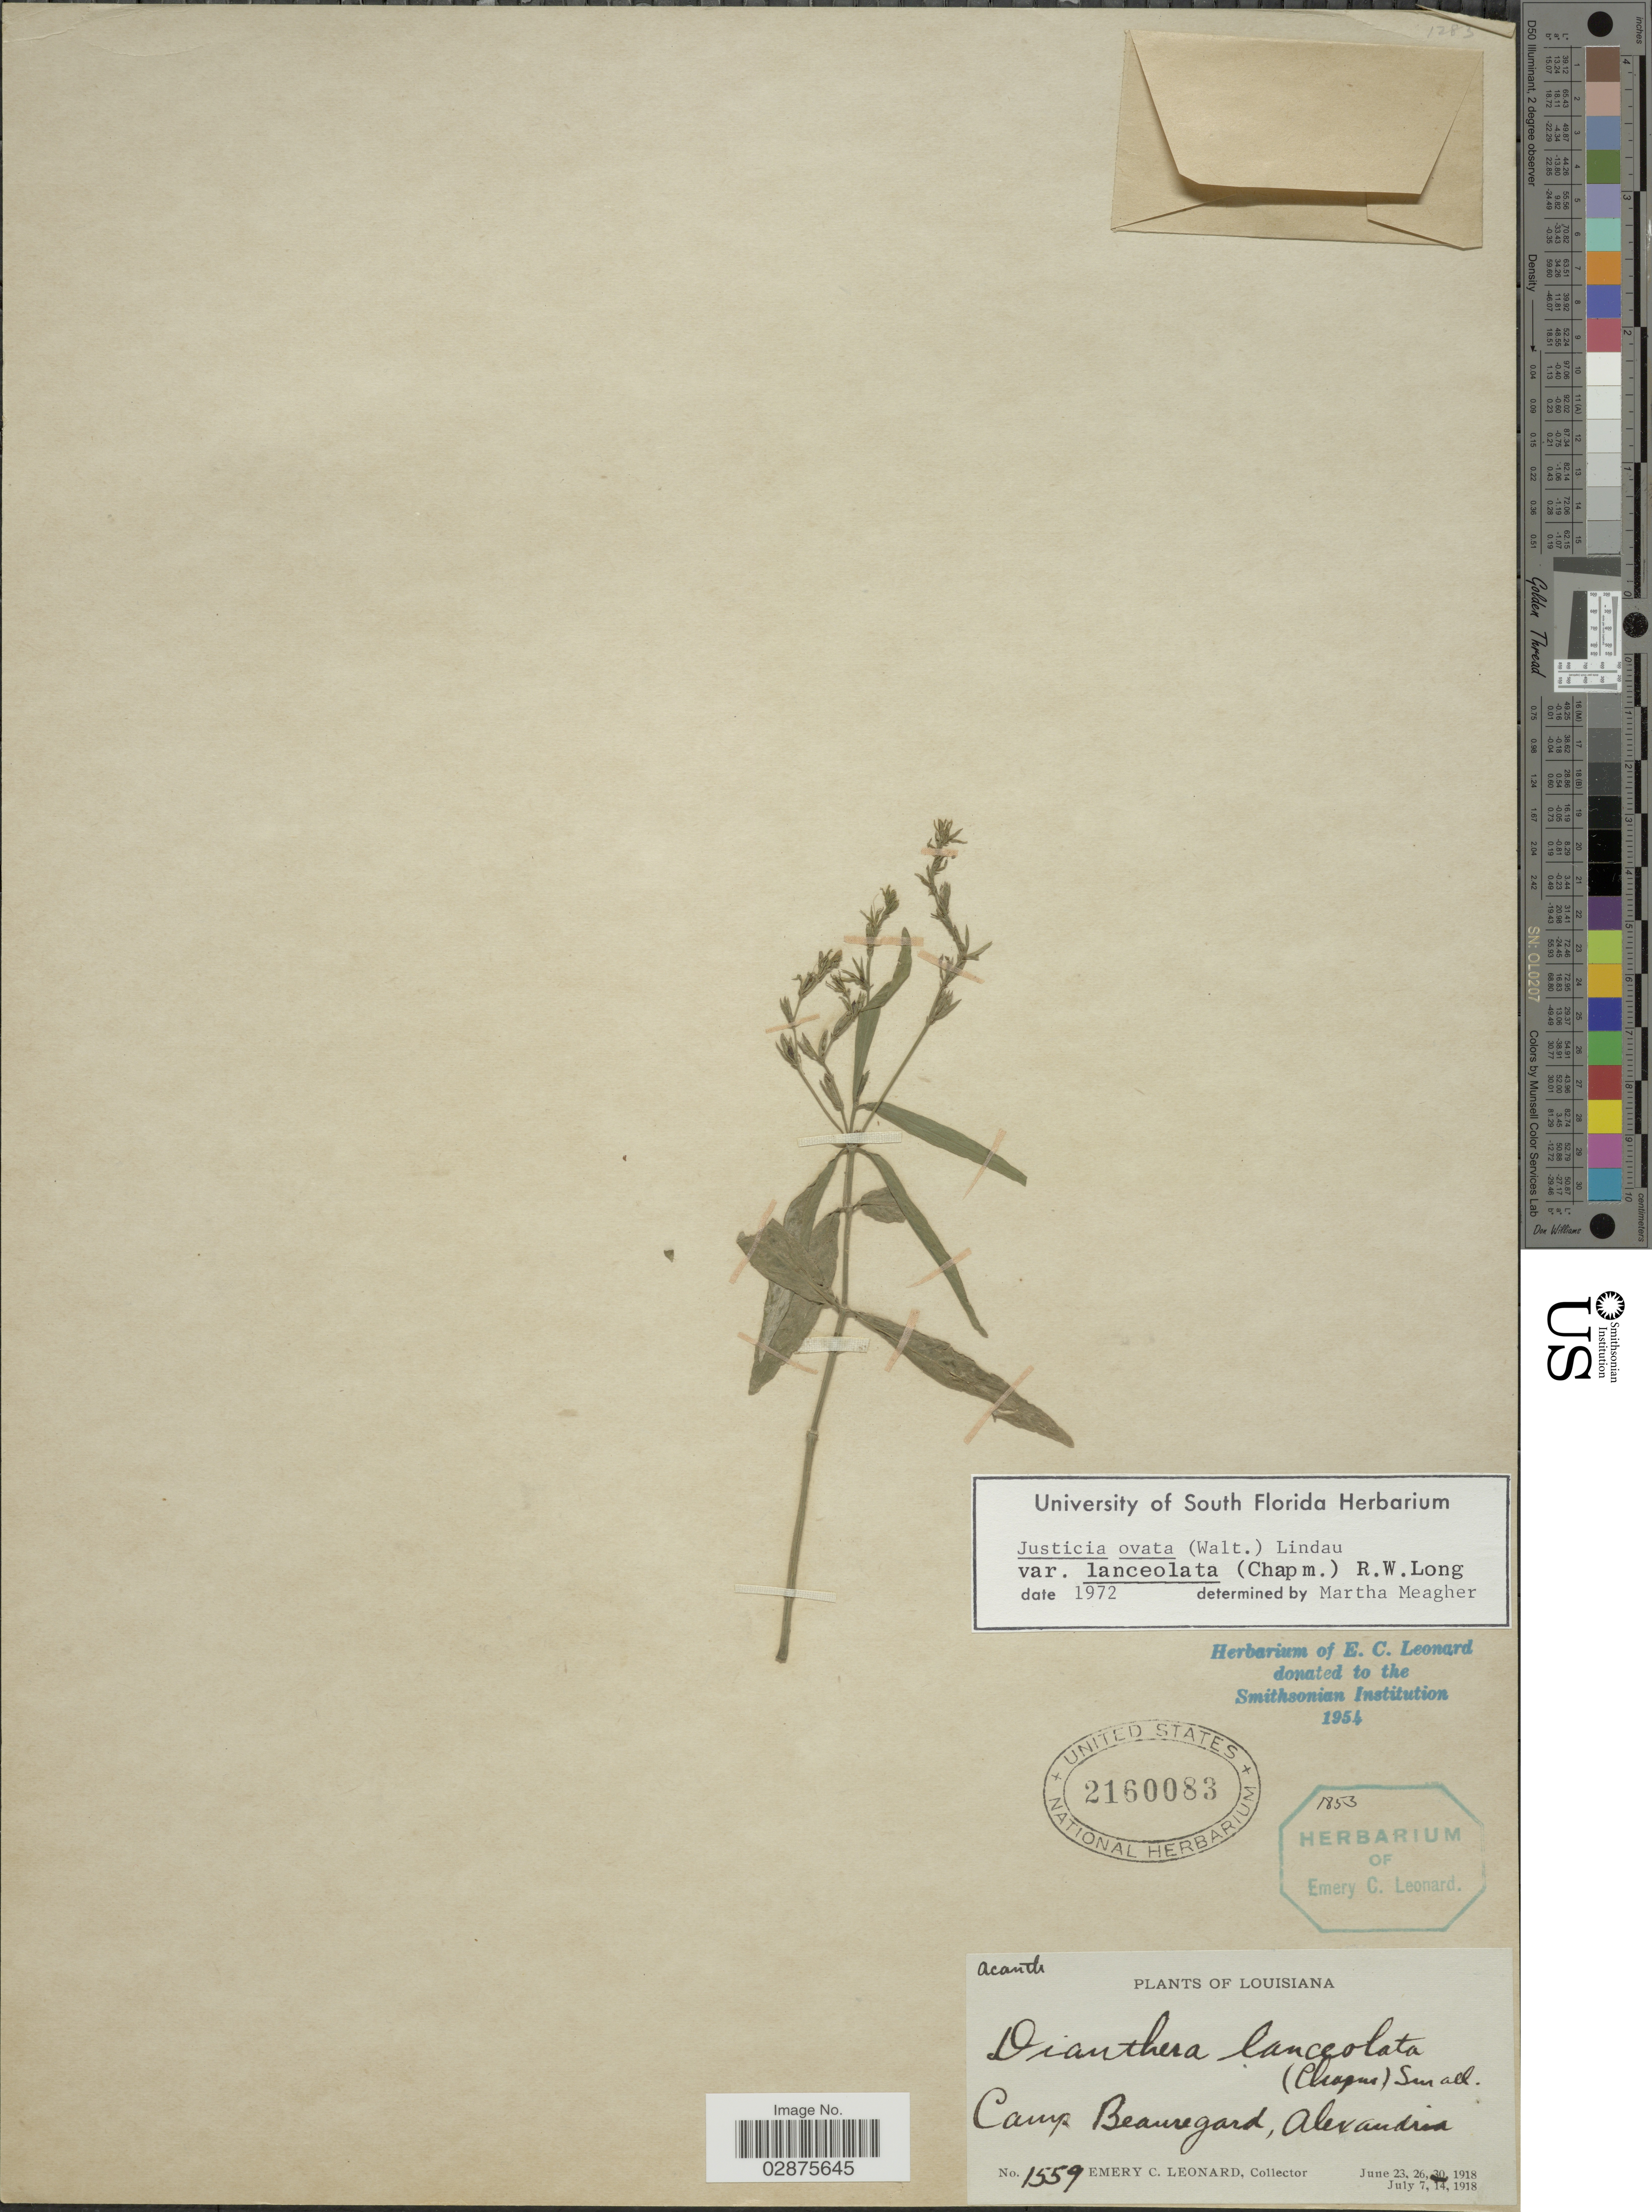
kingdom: Plantae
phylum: Tracheophyta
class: Magnoliopsida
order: Lamiales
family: Acanthaceae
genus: Justicia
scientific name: Justicia lanceolata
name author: (Chapm.) Small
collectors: E. C. Leonard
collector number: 1559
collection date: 1918-06-30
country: United States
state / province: Louisiana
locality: Camp Beauregard, Alexandria.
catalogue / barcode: US 2160083